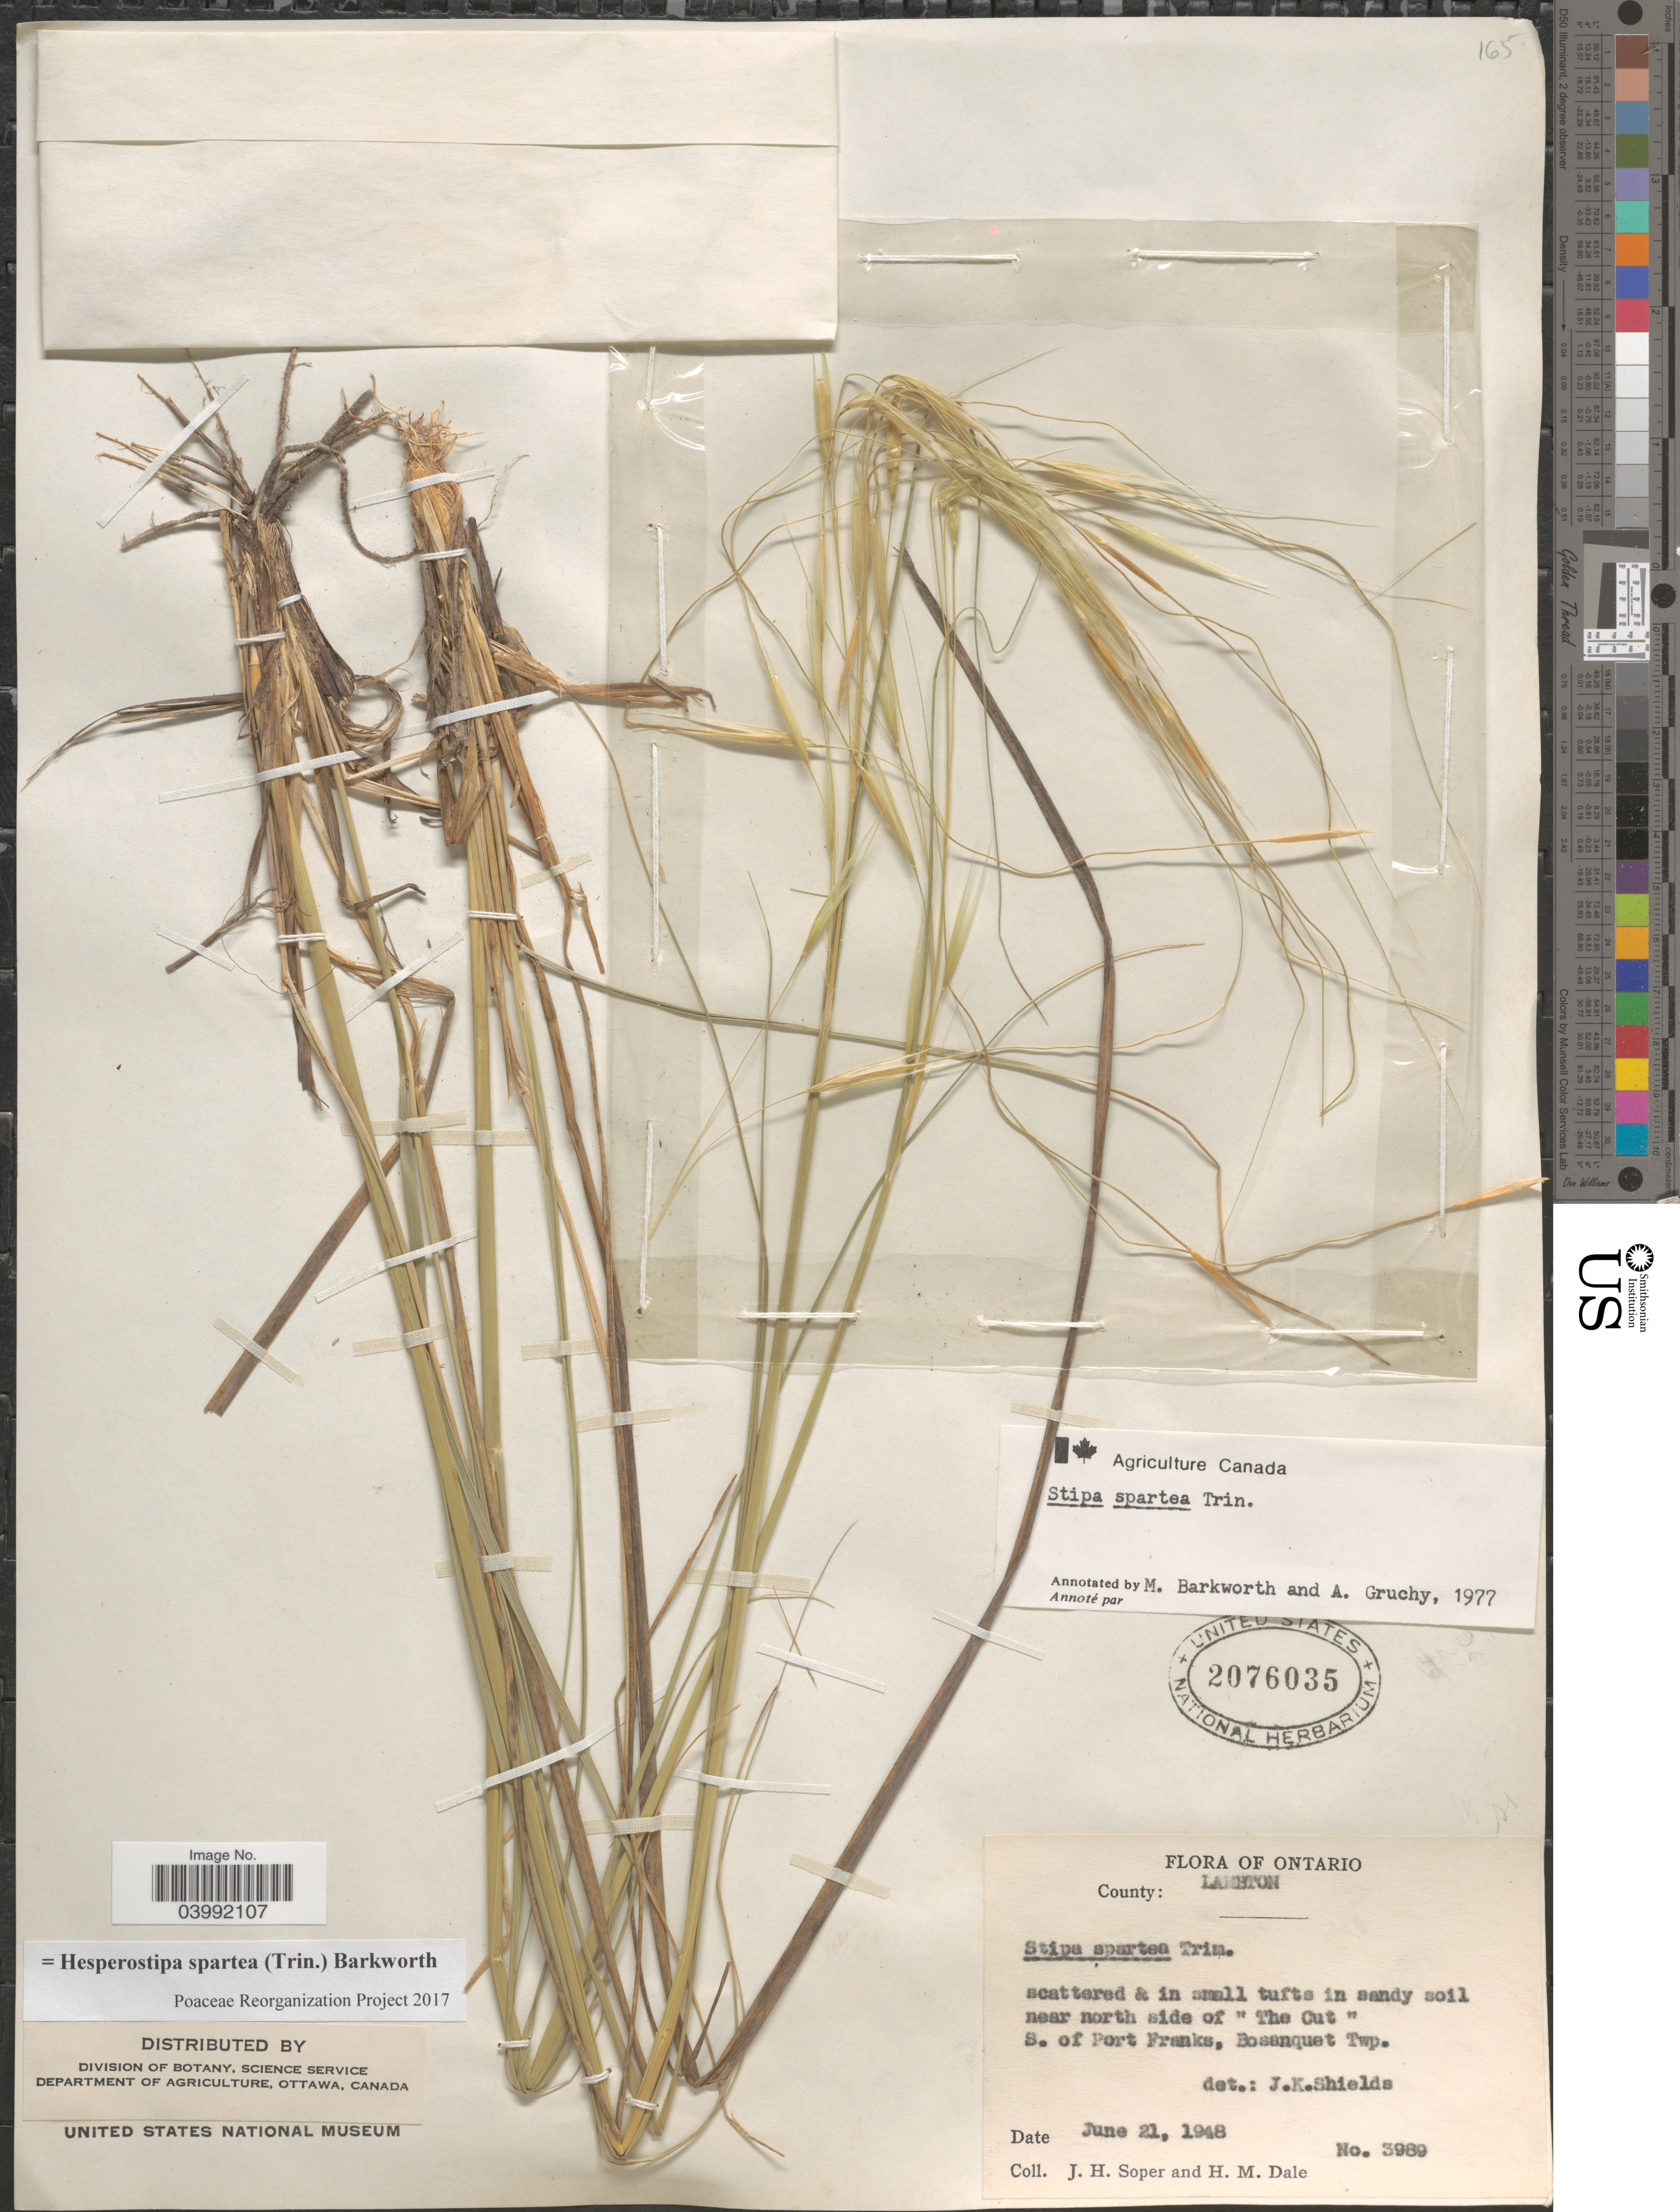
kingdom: Plantae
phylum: Tracheophyta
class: Liliopsida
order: Poales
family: Poaceae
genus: Hesperostipa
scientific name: Hesperostipa spartea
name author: (Trin.) Barkworth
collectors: J. H. Soper & H. M. Dale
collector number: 3989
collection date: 1948-06-21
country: Canada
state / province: Ontario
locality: County: Lambton. Near north side of "The Cut" S. of Port Franks, Bosanquet Twp.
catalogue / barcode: US 2076035